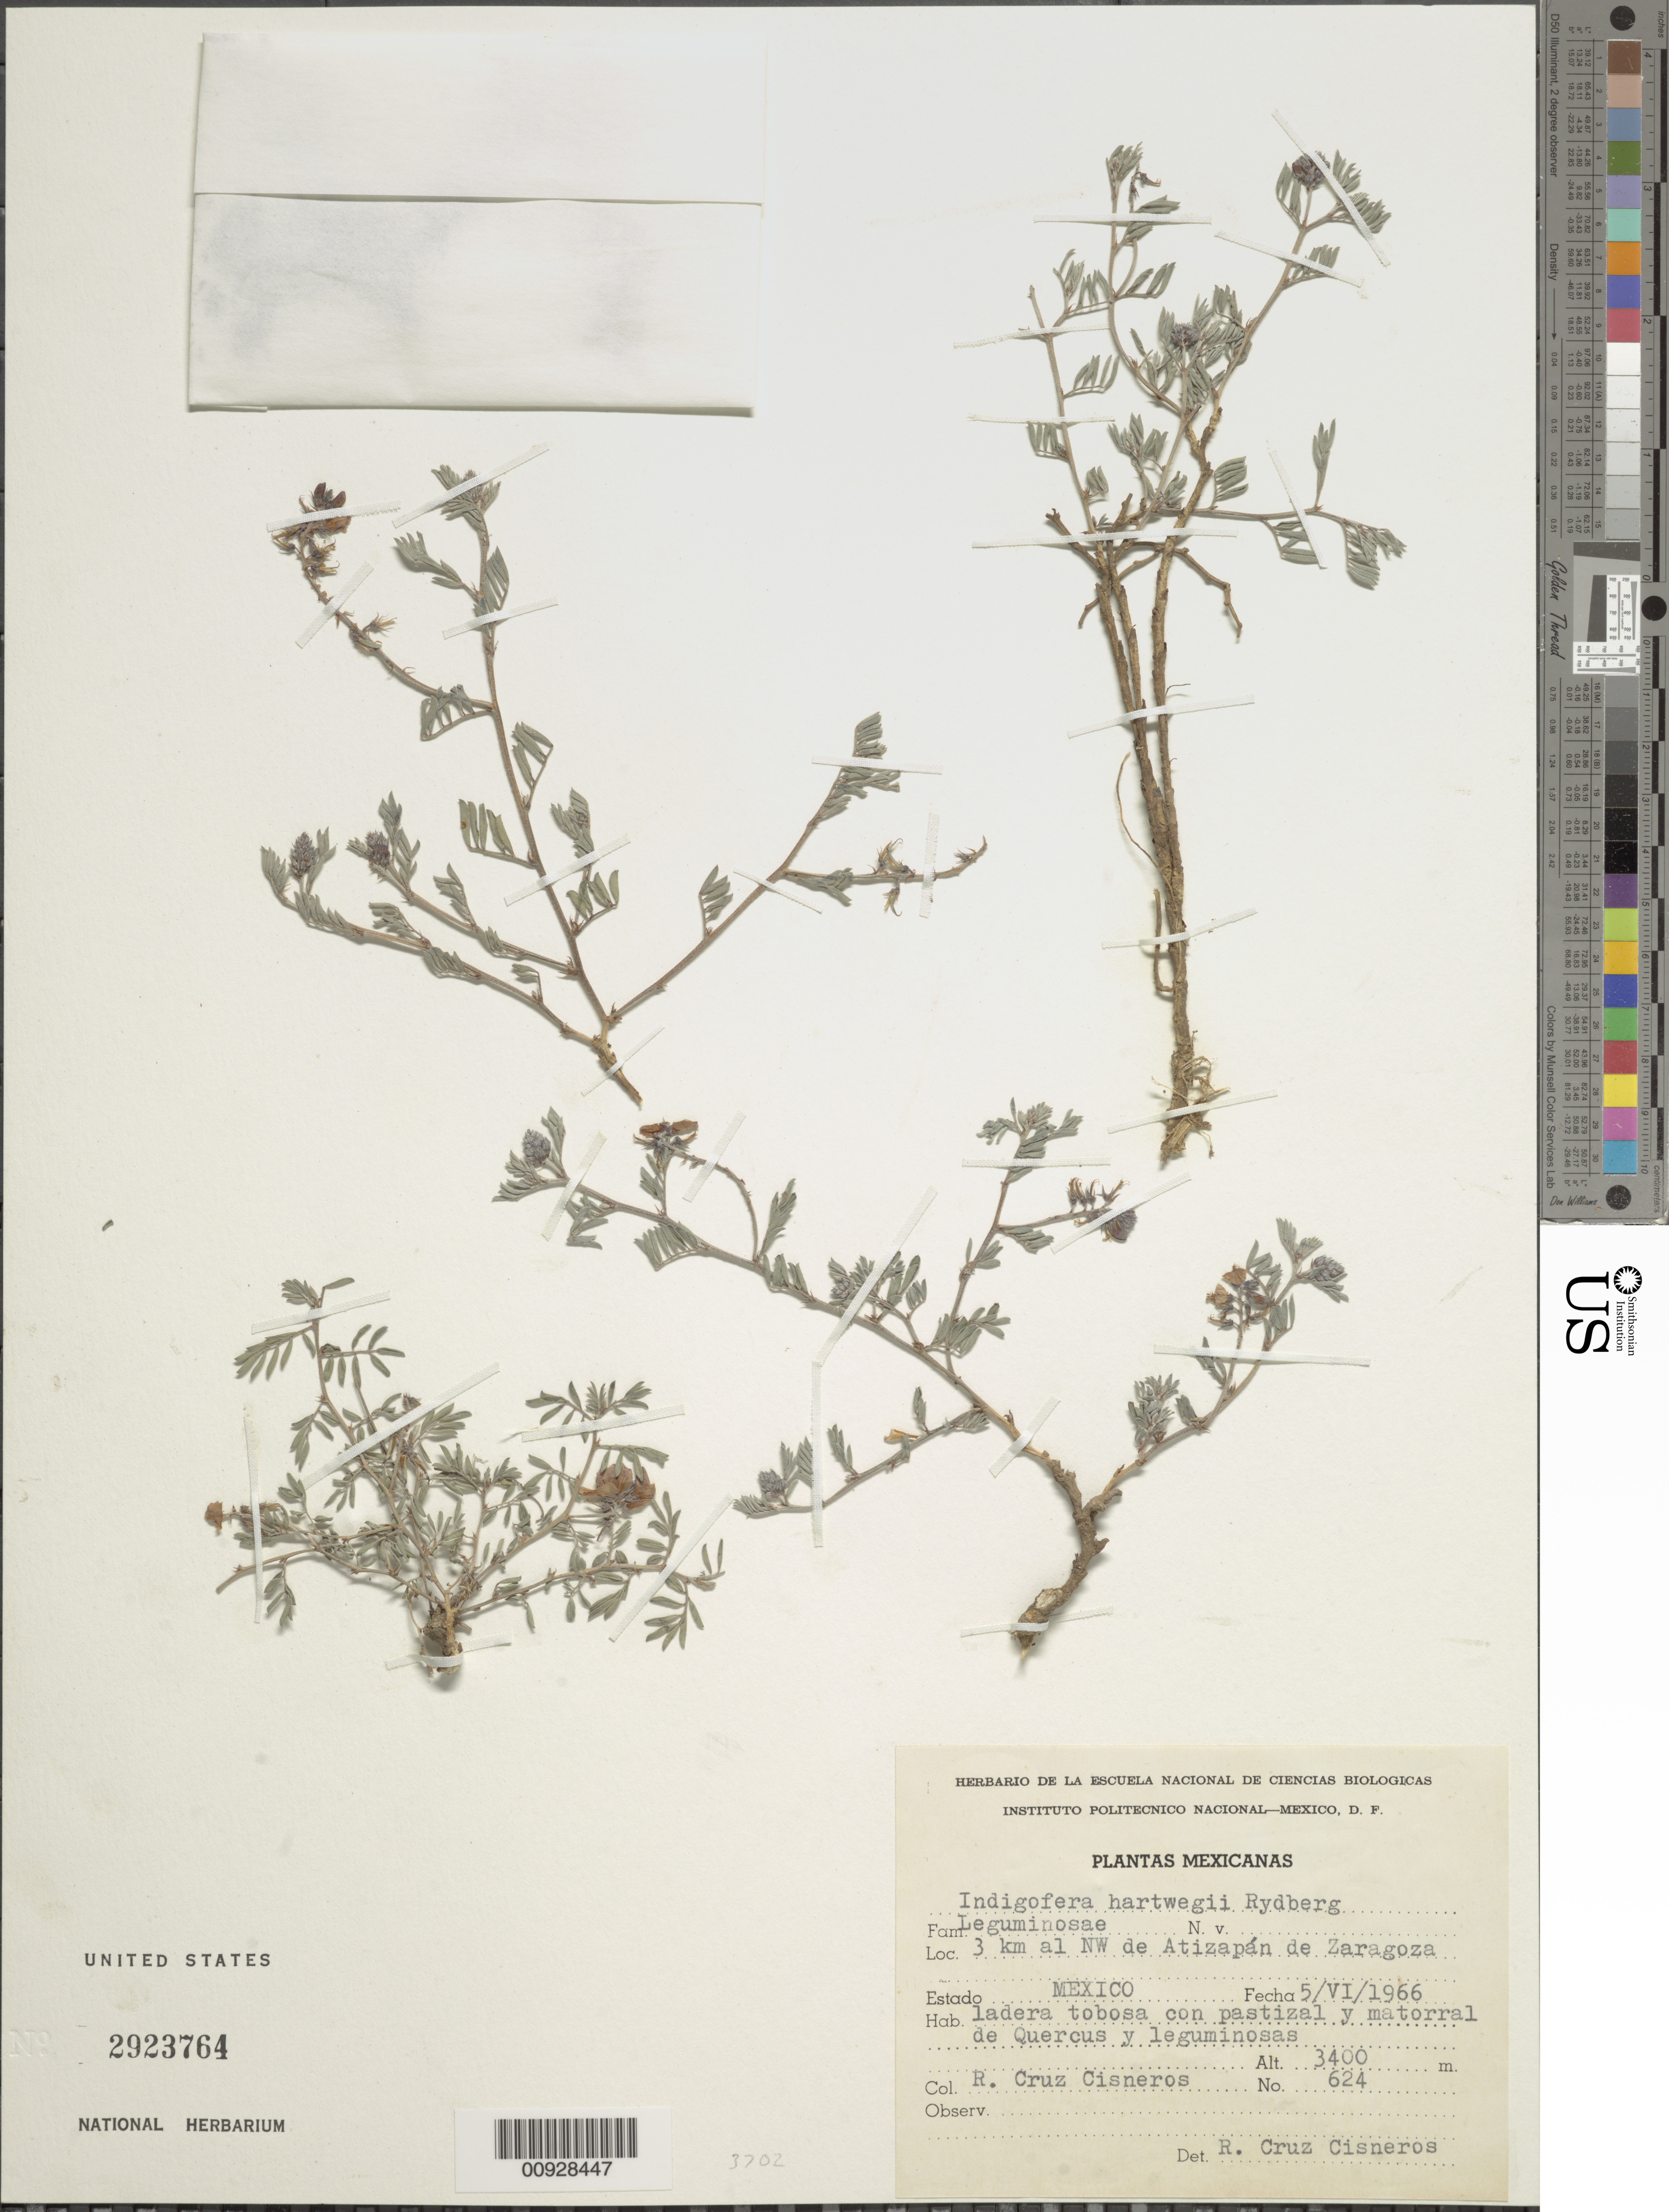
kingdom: Plantae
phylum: Tracheophyta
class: Magnoliopsida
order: Fabales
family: Fabaceae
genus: Indigofera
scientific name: Indigofera hartwegii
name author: Rydb.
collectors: R. Cruz-C.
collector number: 624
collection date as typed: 05 Jun 1966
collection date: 1966-06-05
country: Mexico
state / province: México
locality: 3 km al NW de Atizapán de Zaragoza.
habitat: Ladera tobosa con pastizal y matorral de Quercus y leguminosas.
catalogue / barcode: US 2923764